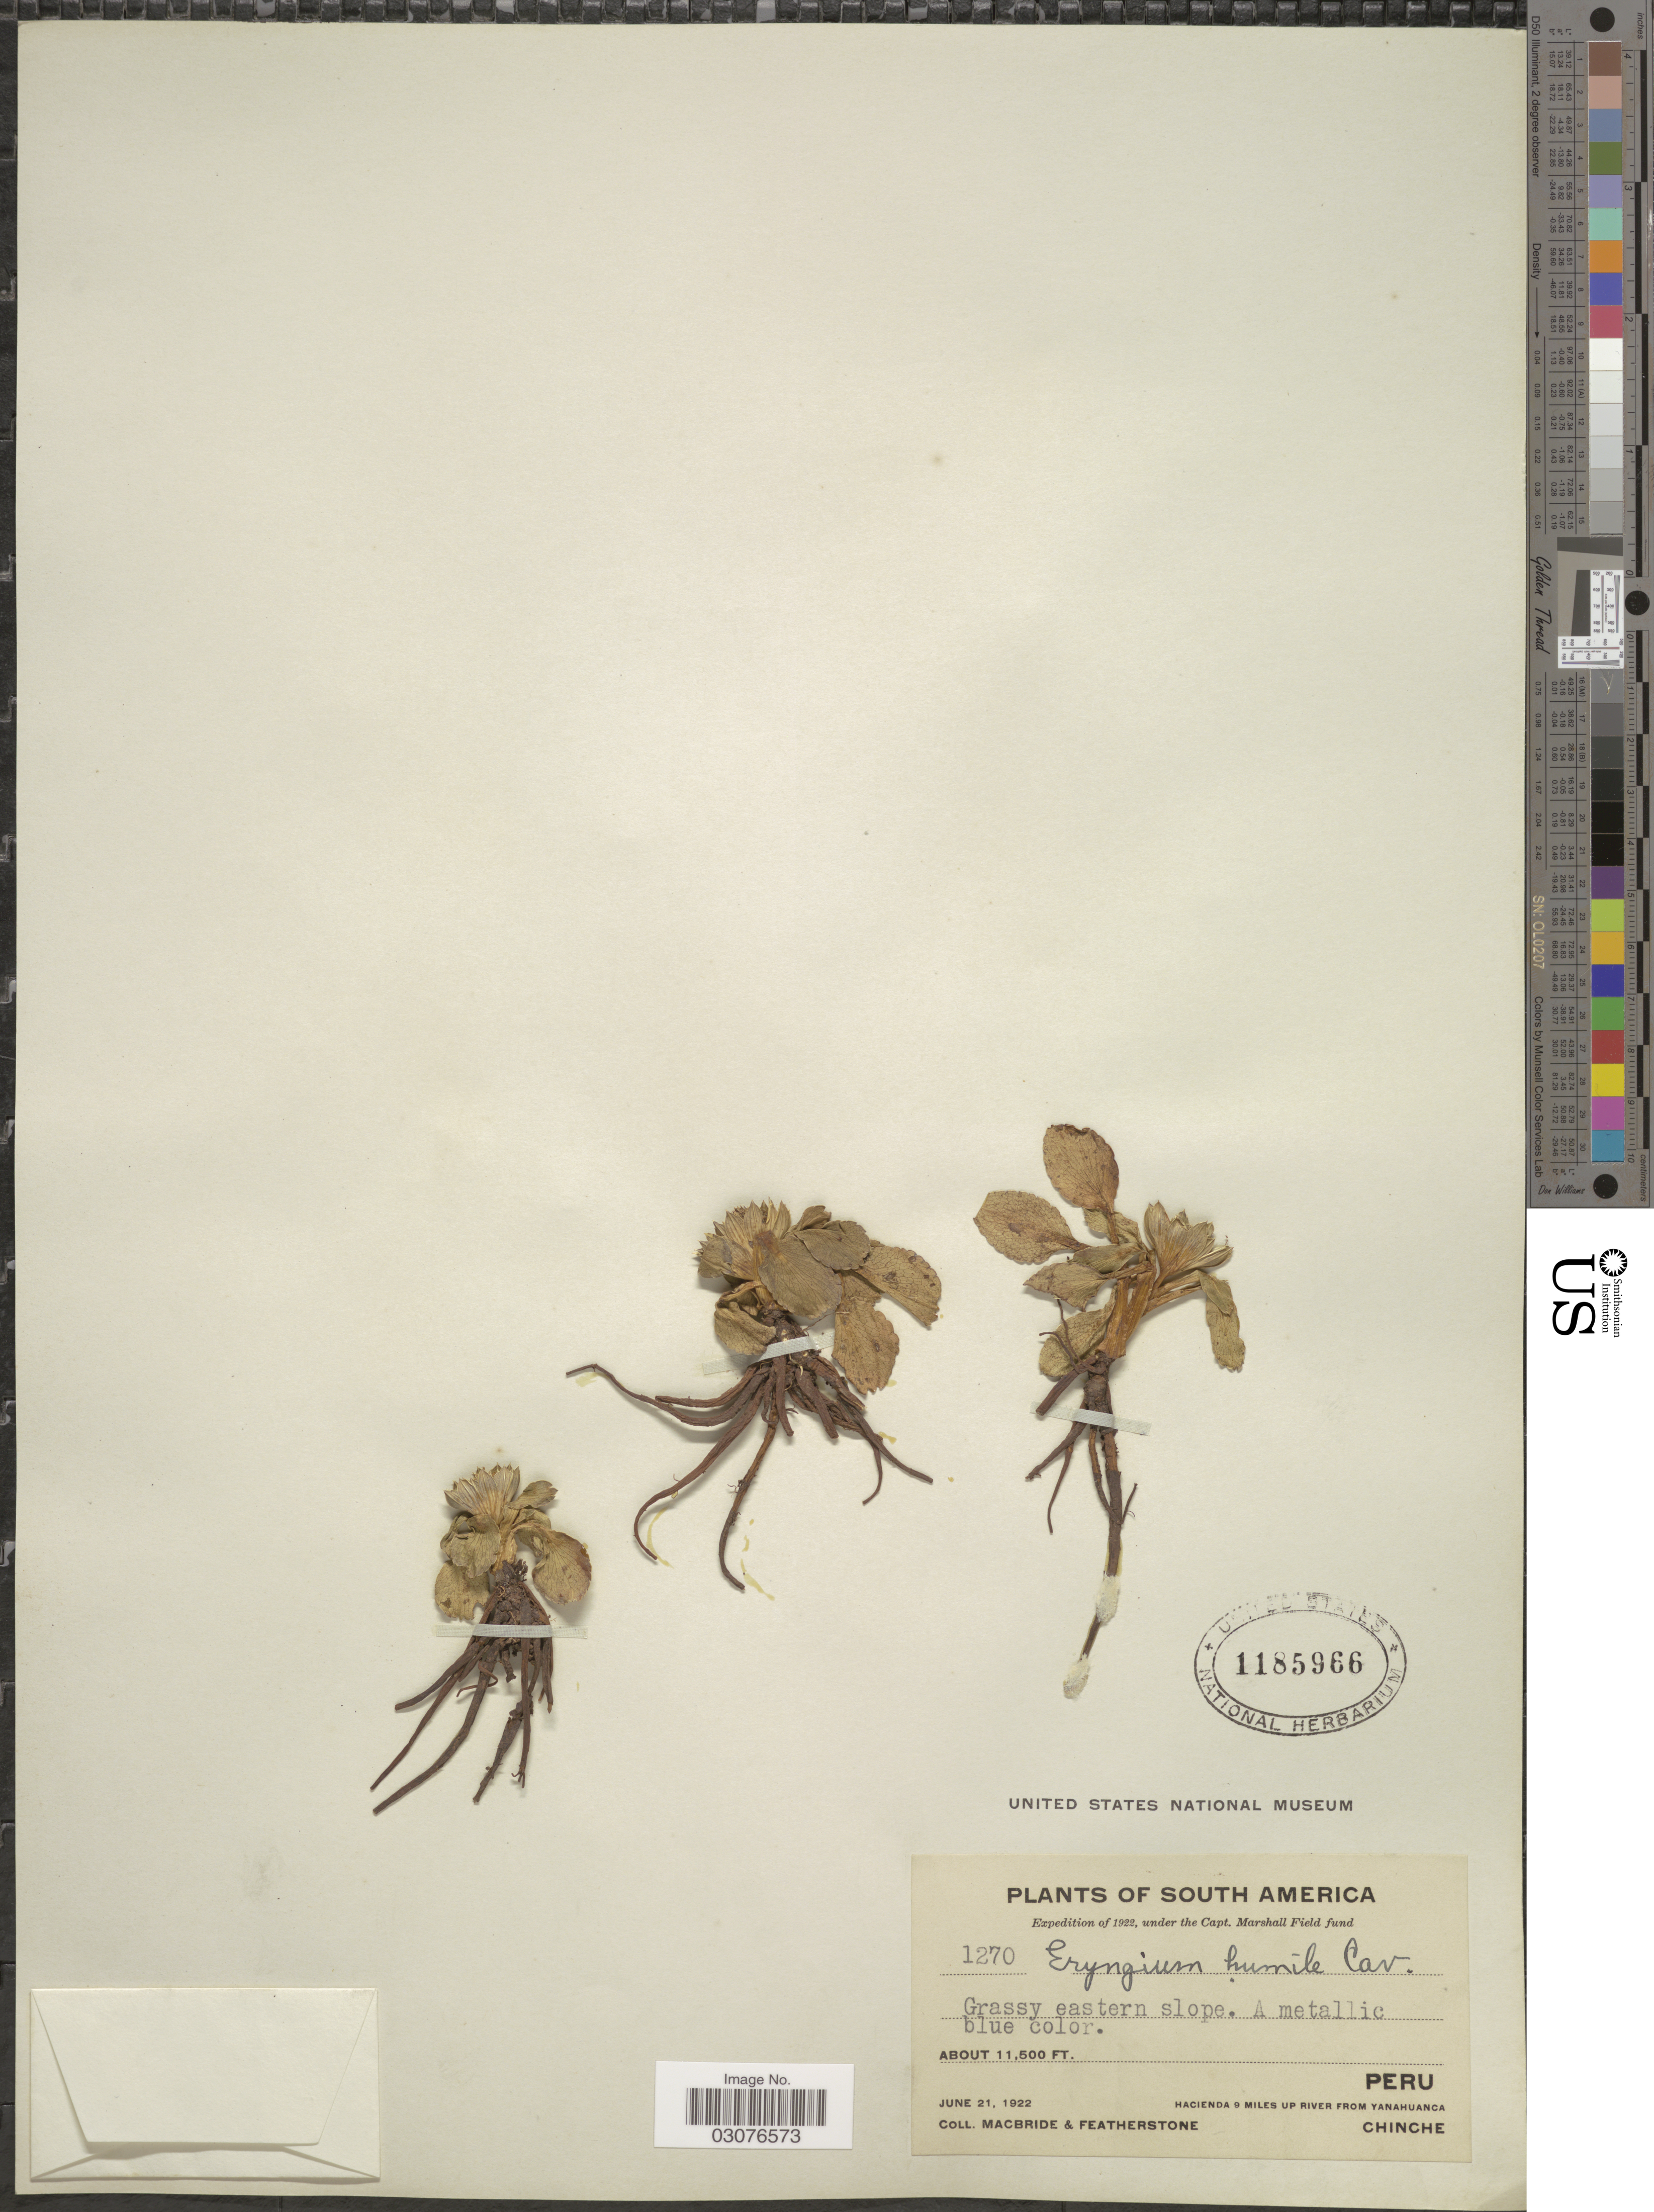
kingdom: Plantae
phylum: Tracheophyta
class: Magnoliopsida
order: Apiales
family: Apiaceae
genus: Eryngium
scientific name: Eryngium bourgatii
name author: Gouan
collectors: Macbride, -- & -. Featherstone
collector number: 1270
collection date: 1922-06-21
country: Peru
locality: Grassy eastern slope. Hacienda 9 miles up river from Yanahuanca. Chinche.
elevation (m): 3505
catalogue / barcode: US 1185966